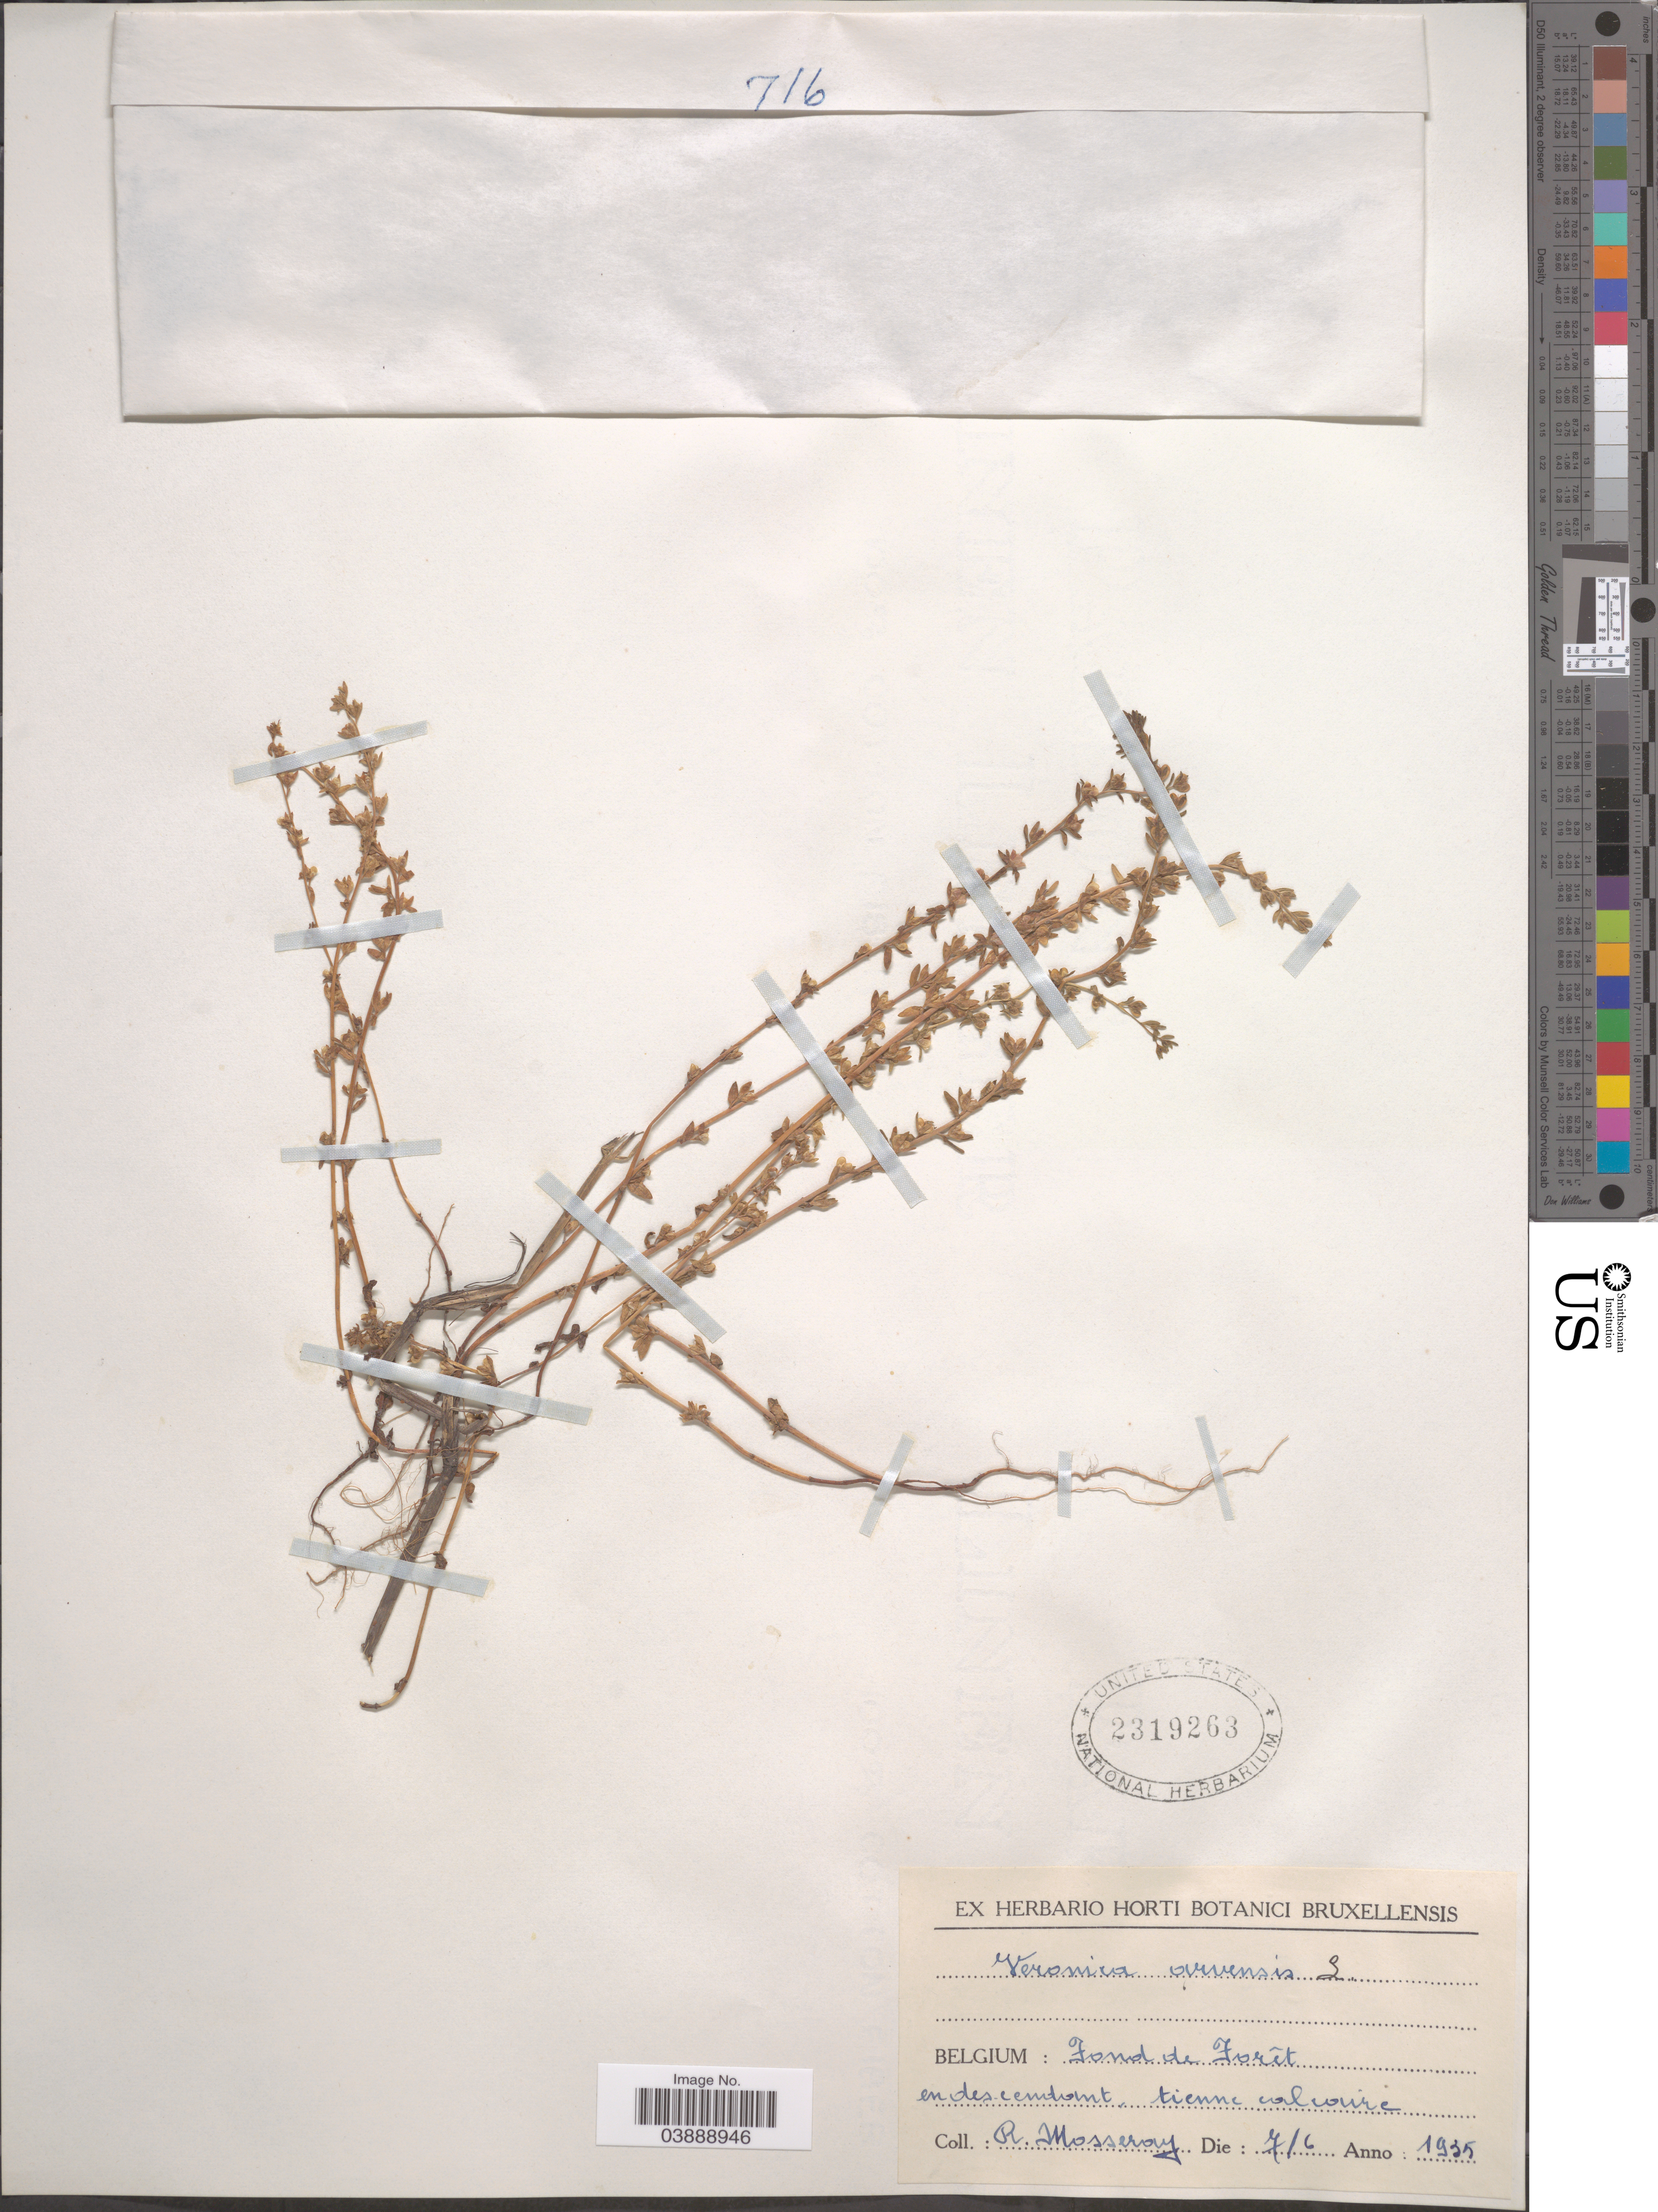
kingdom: Plantae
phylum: Tracheophyta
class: Magnoliopsida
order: Lamiales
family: Plantaginaceae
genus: Veronica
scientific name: Veronica arvensis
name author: L.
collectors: R. Mosseray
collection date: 1935-06-07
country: Belgium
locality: Belgium: Fond de Forêt.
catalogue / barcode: US 2319263